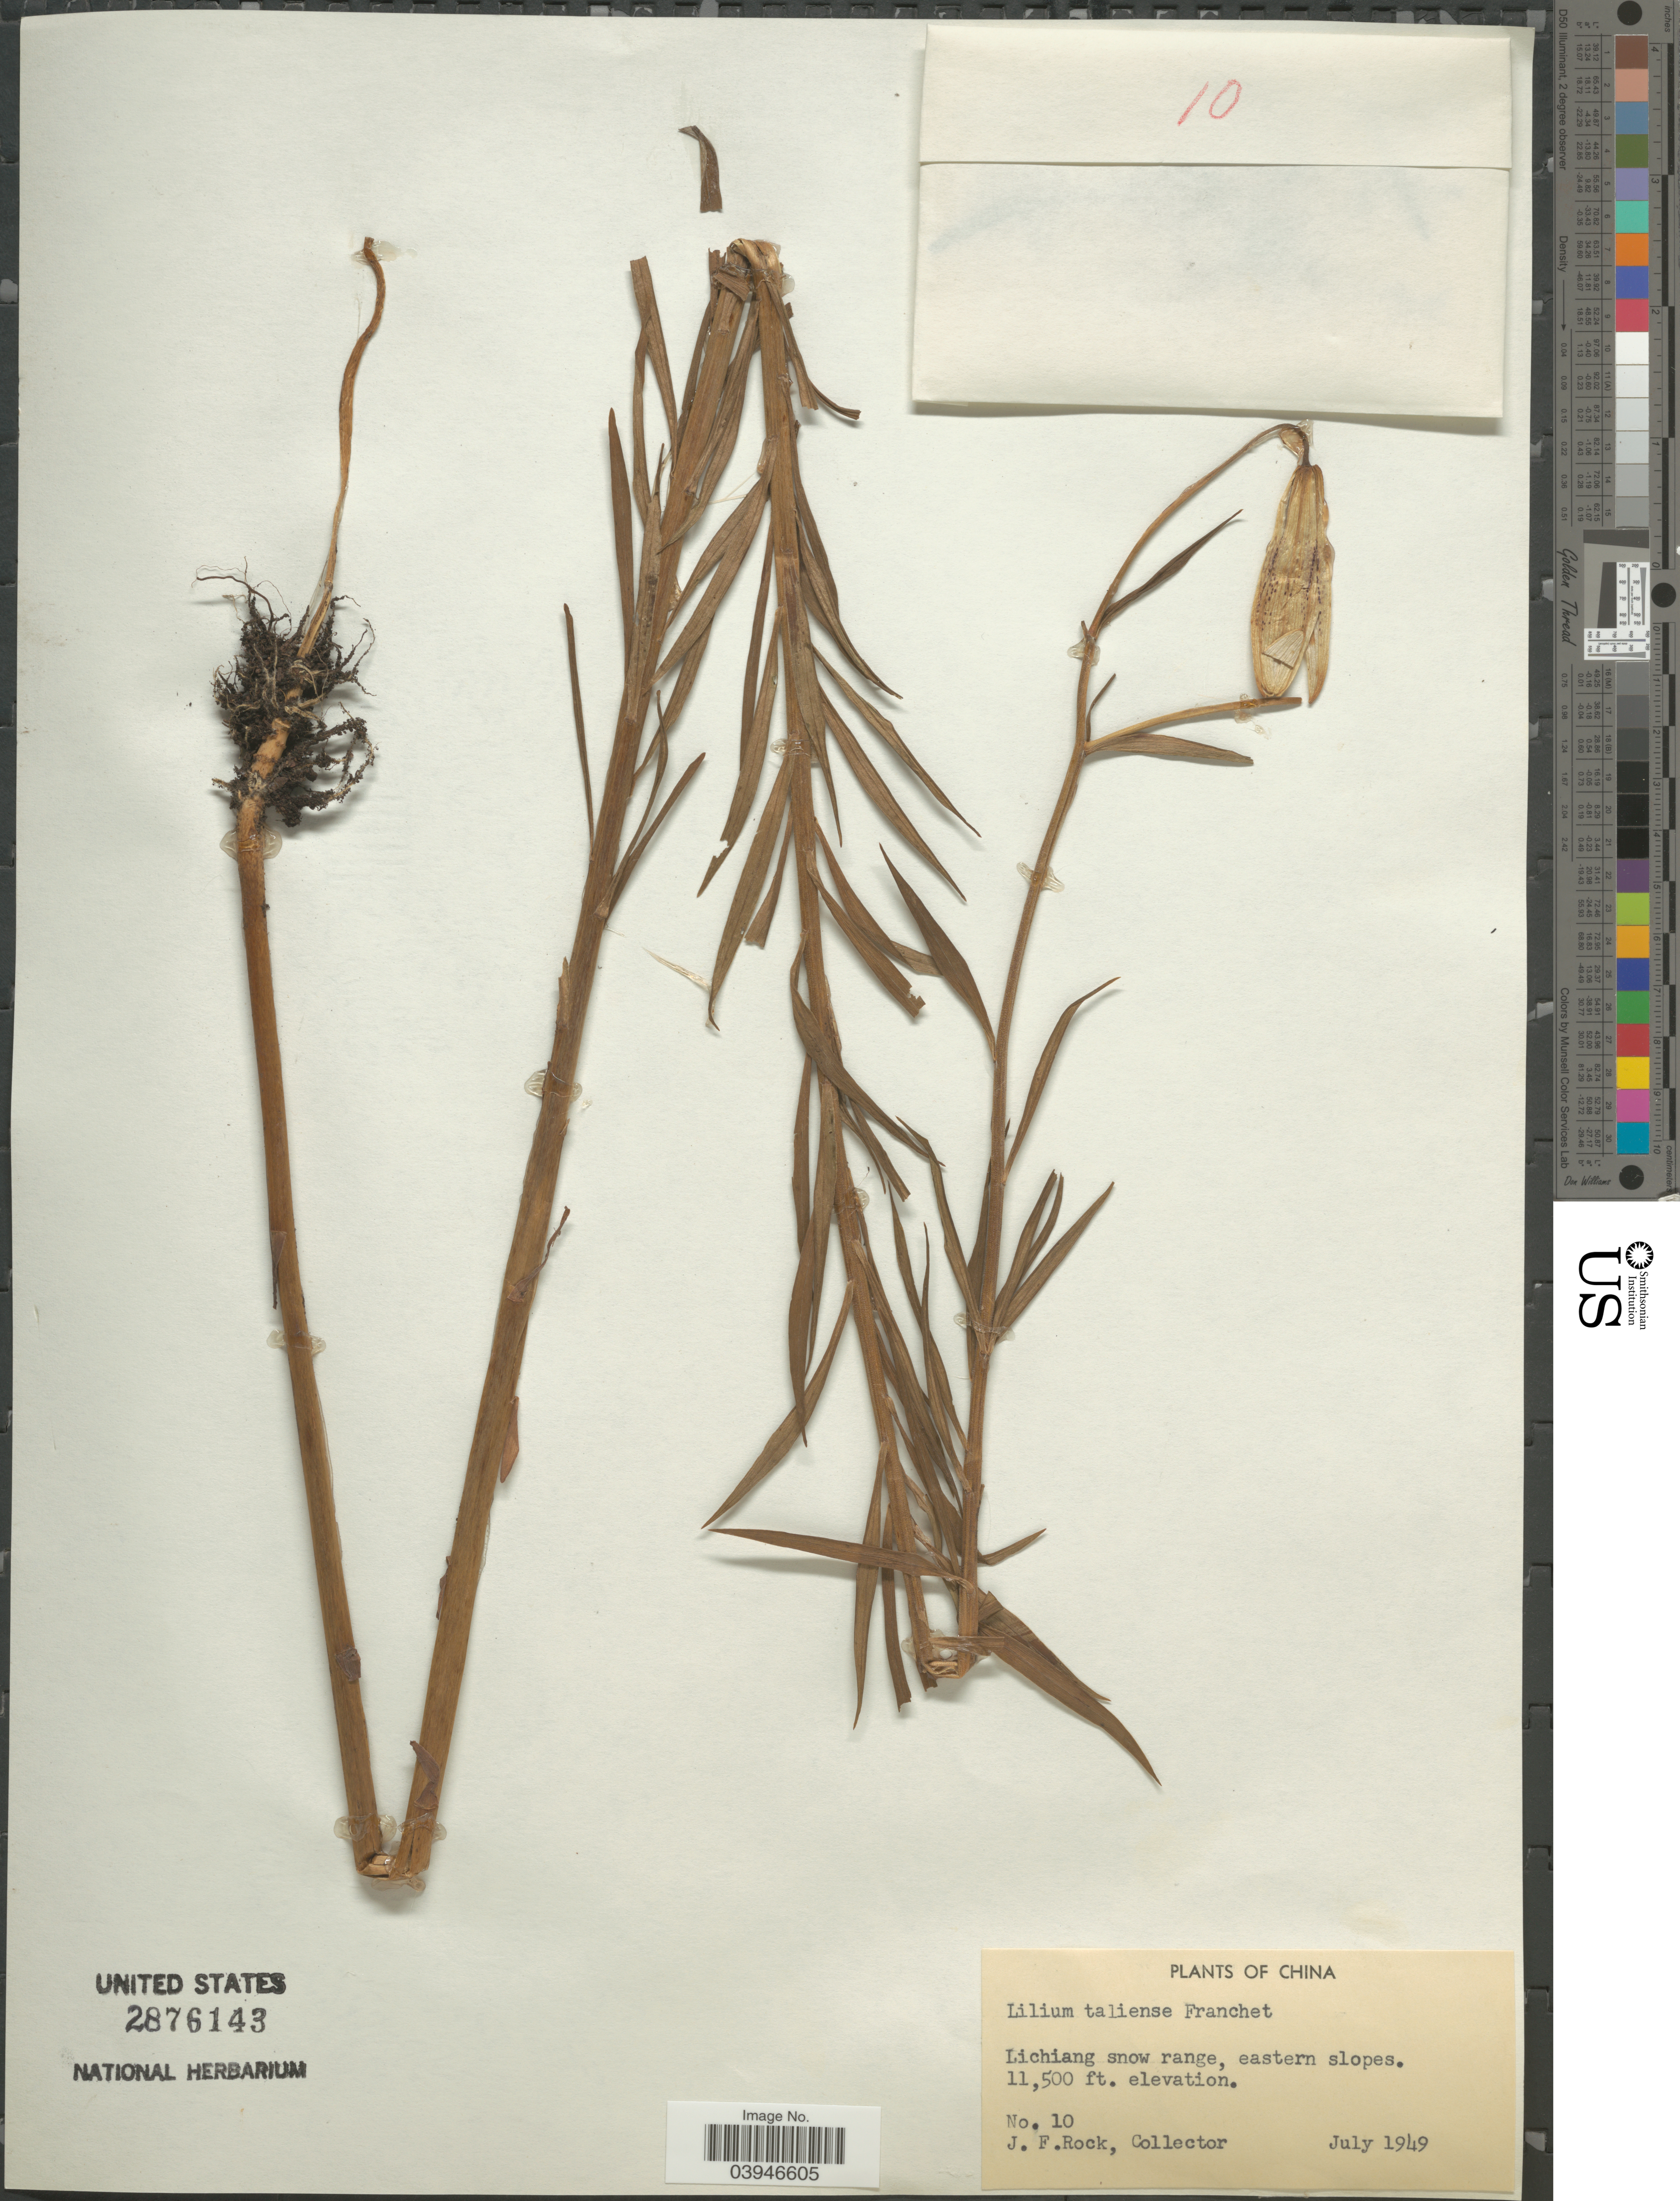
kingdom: Plantae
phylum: Tracheophyta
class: Liliopsida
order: Liliales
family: Liliaceae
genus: Lilium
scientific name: Lilium taliense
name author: Franch.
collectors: J. Rock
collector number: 10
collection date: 1949-07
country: China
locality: Lichiang snow range, eastern slopes.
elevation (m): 3505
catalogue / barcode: US 2876143